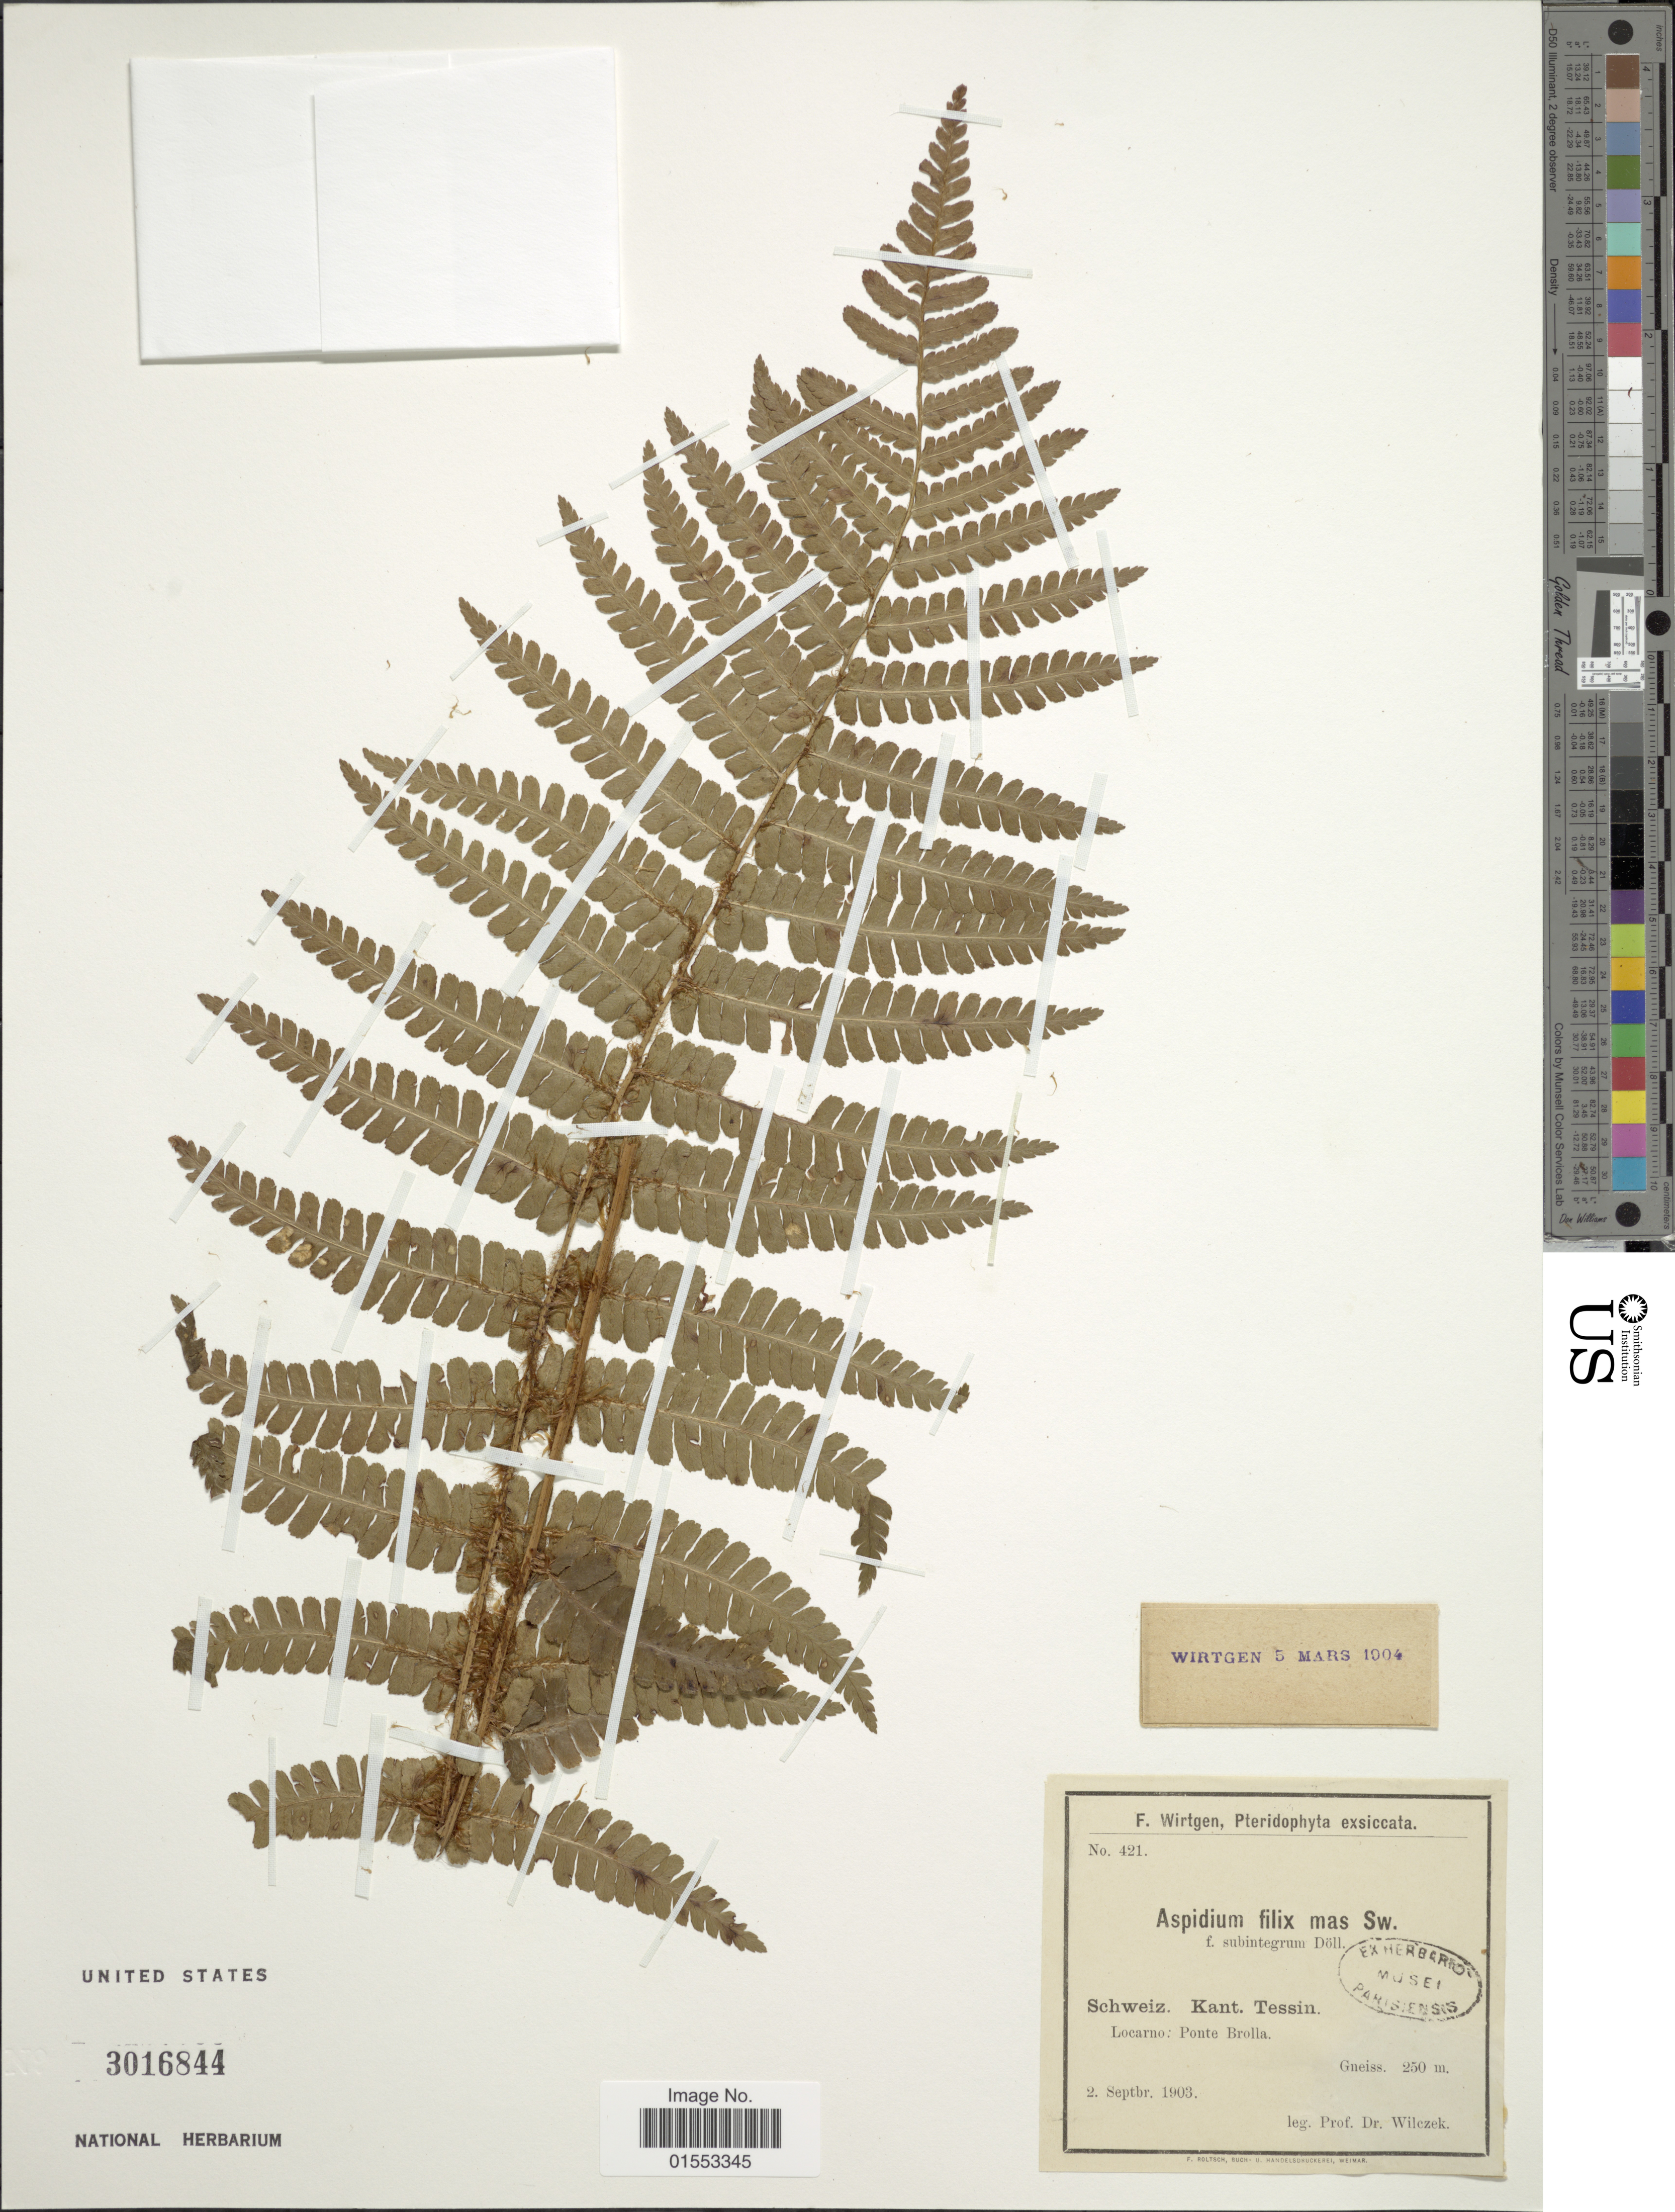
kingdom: Plantae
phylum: Tracheophyta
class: Polypodiopsida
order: Polypodiales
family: Dryopteridaceae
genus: Dryopteris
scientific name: Dryopteris filix-mas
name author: (L.) Schott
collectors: Wilczek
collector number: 421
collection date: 1903-09-02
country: Switzerland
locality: Schweiz, Kant. Tessin, Locarno: Ponte Brolla.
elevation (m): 250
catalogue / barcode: US 3016844